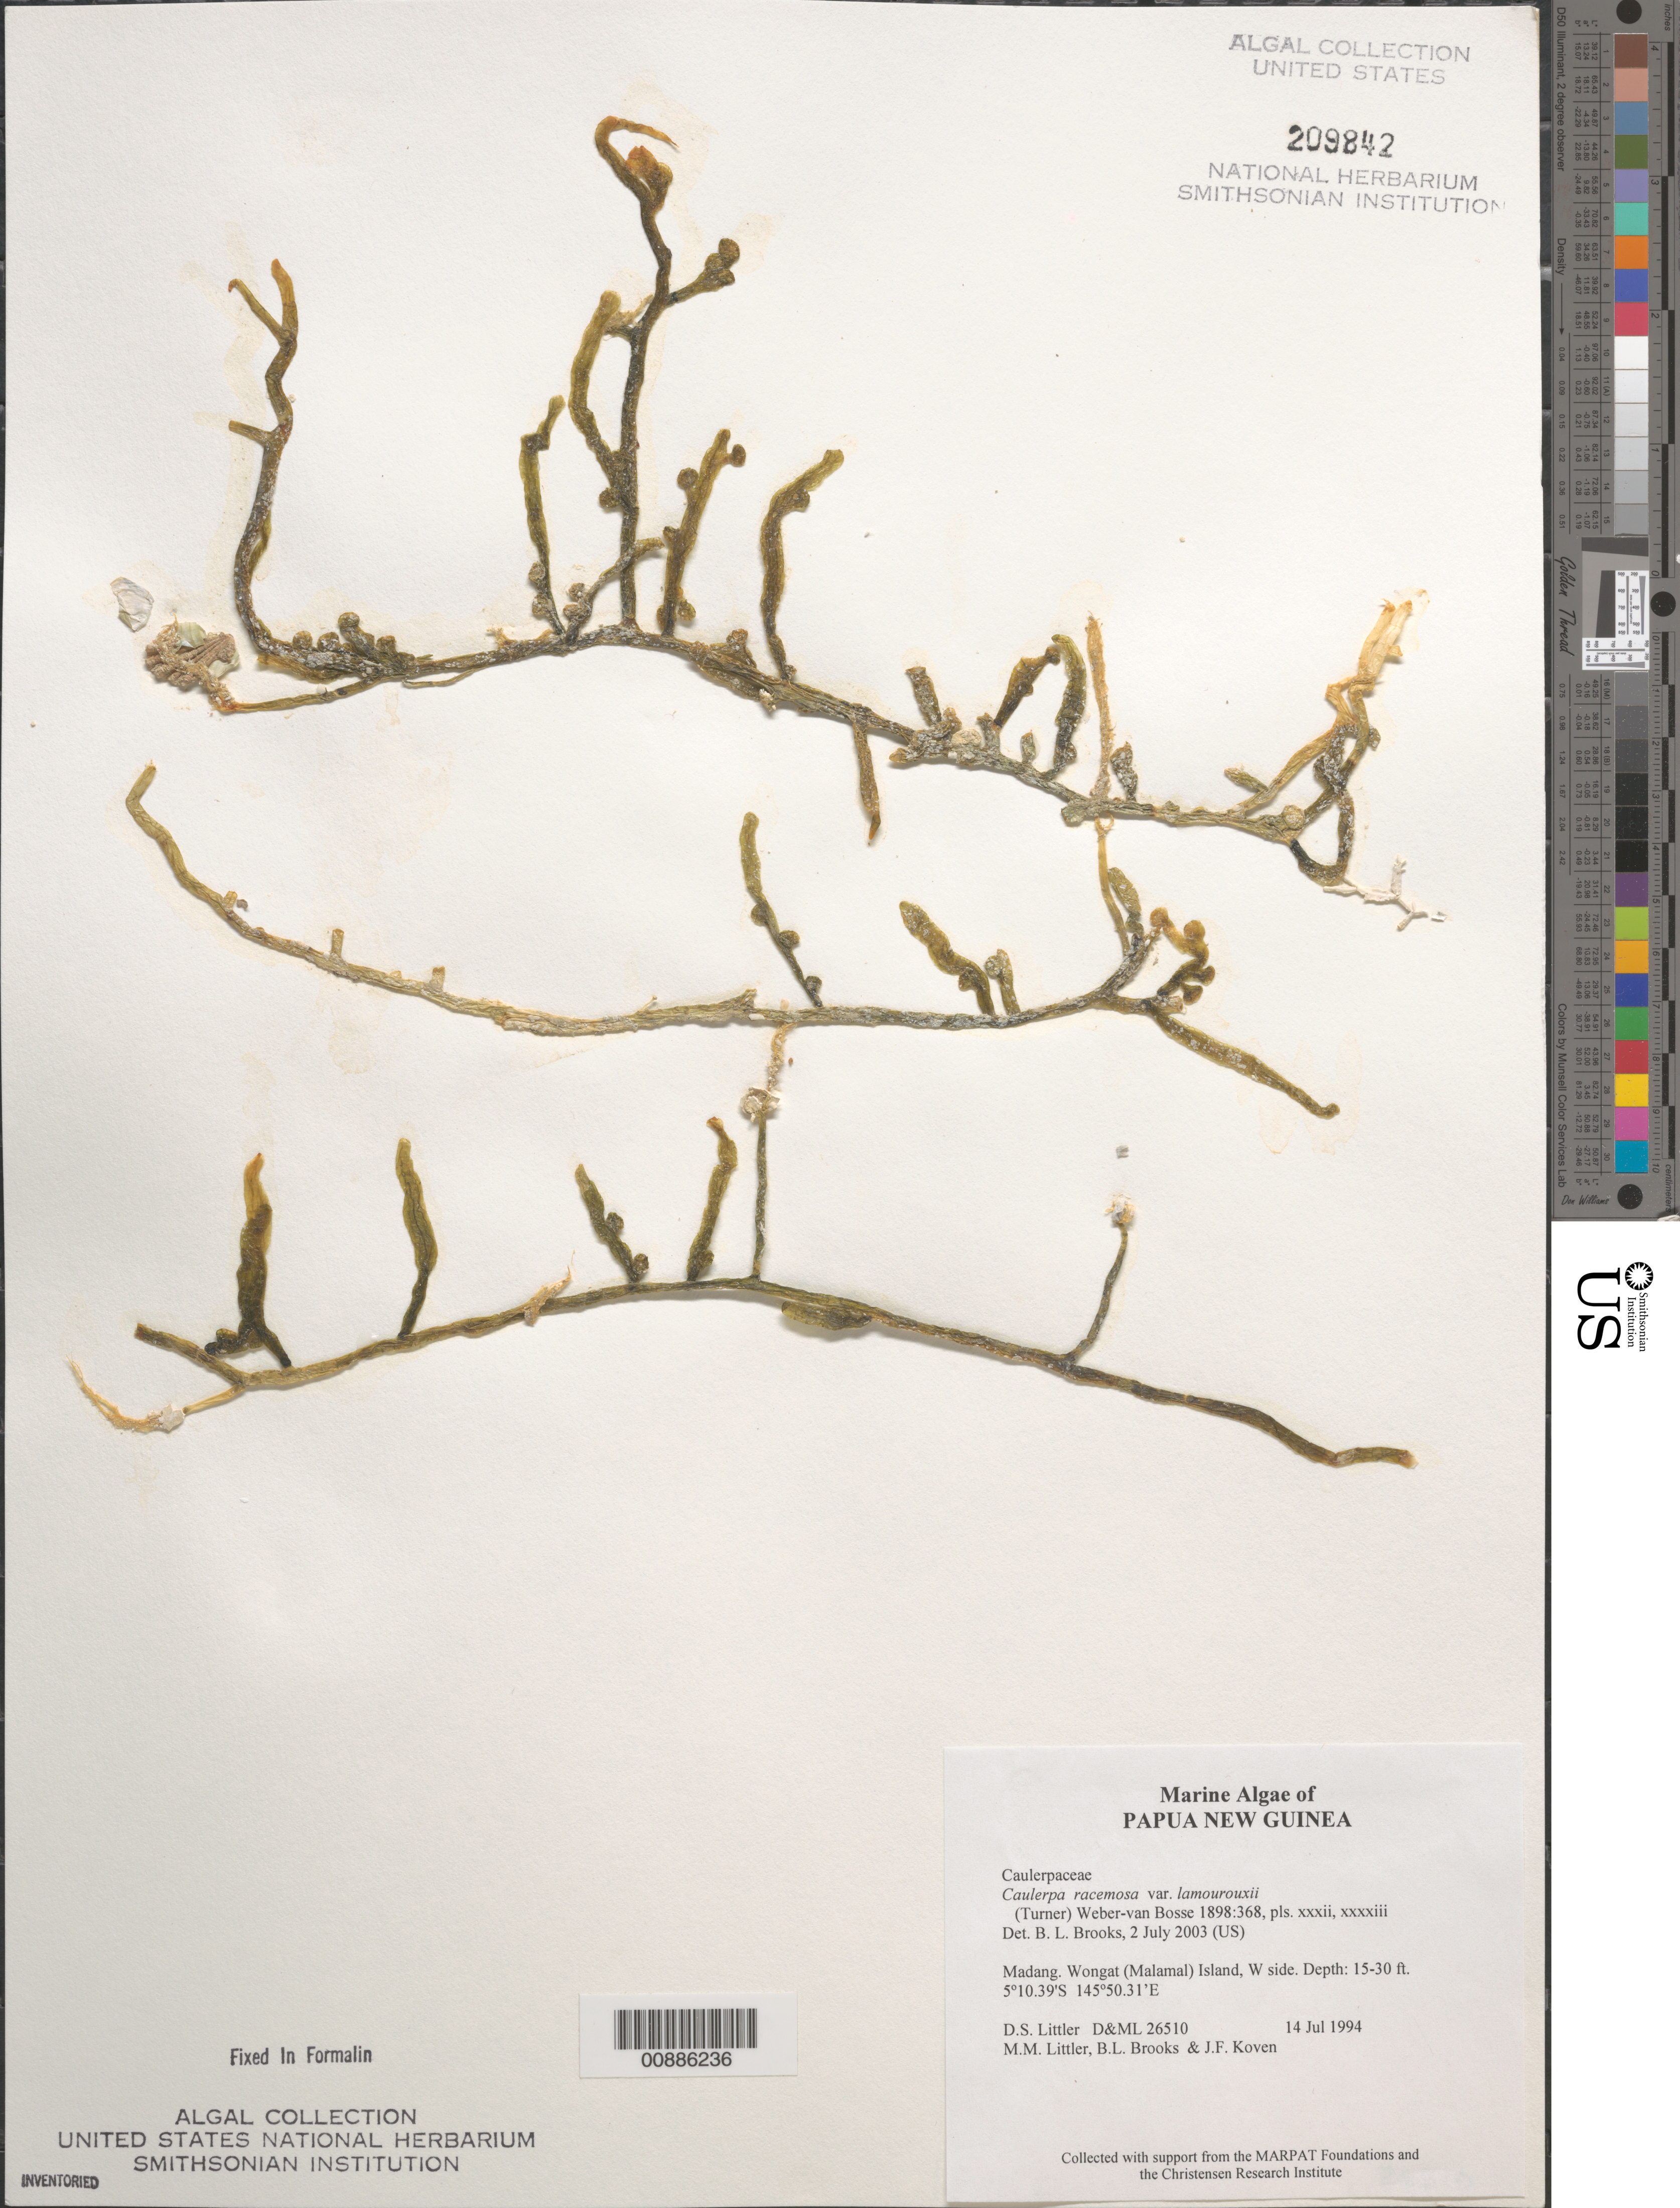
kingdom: Plantae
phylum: Chlorophyta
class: Ulvophyceae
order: Bryopsidales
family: Caulerpaceae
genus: Caulerpa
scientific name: Caulerpa racemosa var. lamourouxii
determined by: Brooks, B. L., (BOT), Smithsonian Institution - National Museum of Natural History (UNITED STATES)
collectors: D. S. Littler, M. M. Littler, B. Brooks & J. Koven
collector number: D&ML 26510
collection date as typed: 14 Jul 1994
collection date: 1994-07-14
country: Papua New Guinea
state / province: Madang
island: Wongat [Malamal]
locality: West side of island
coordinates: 5 10.39'S, 145 50.31'E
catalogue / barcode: US 209842